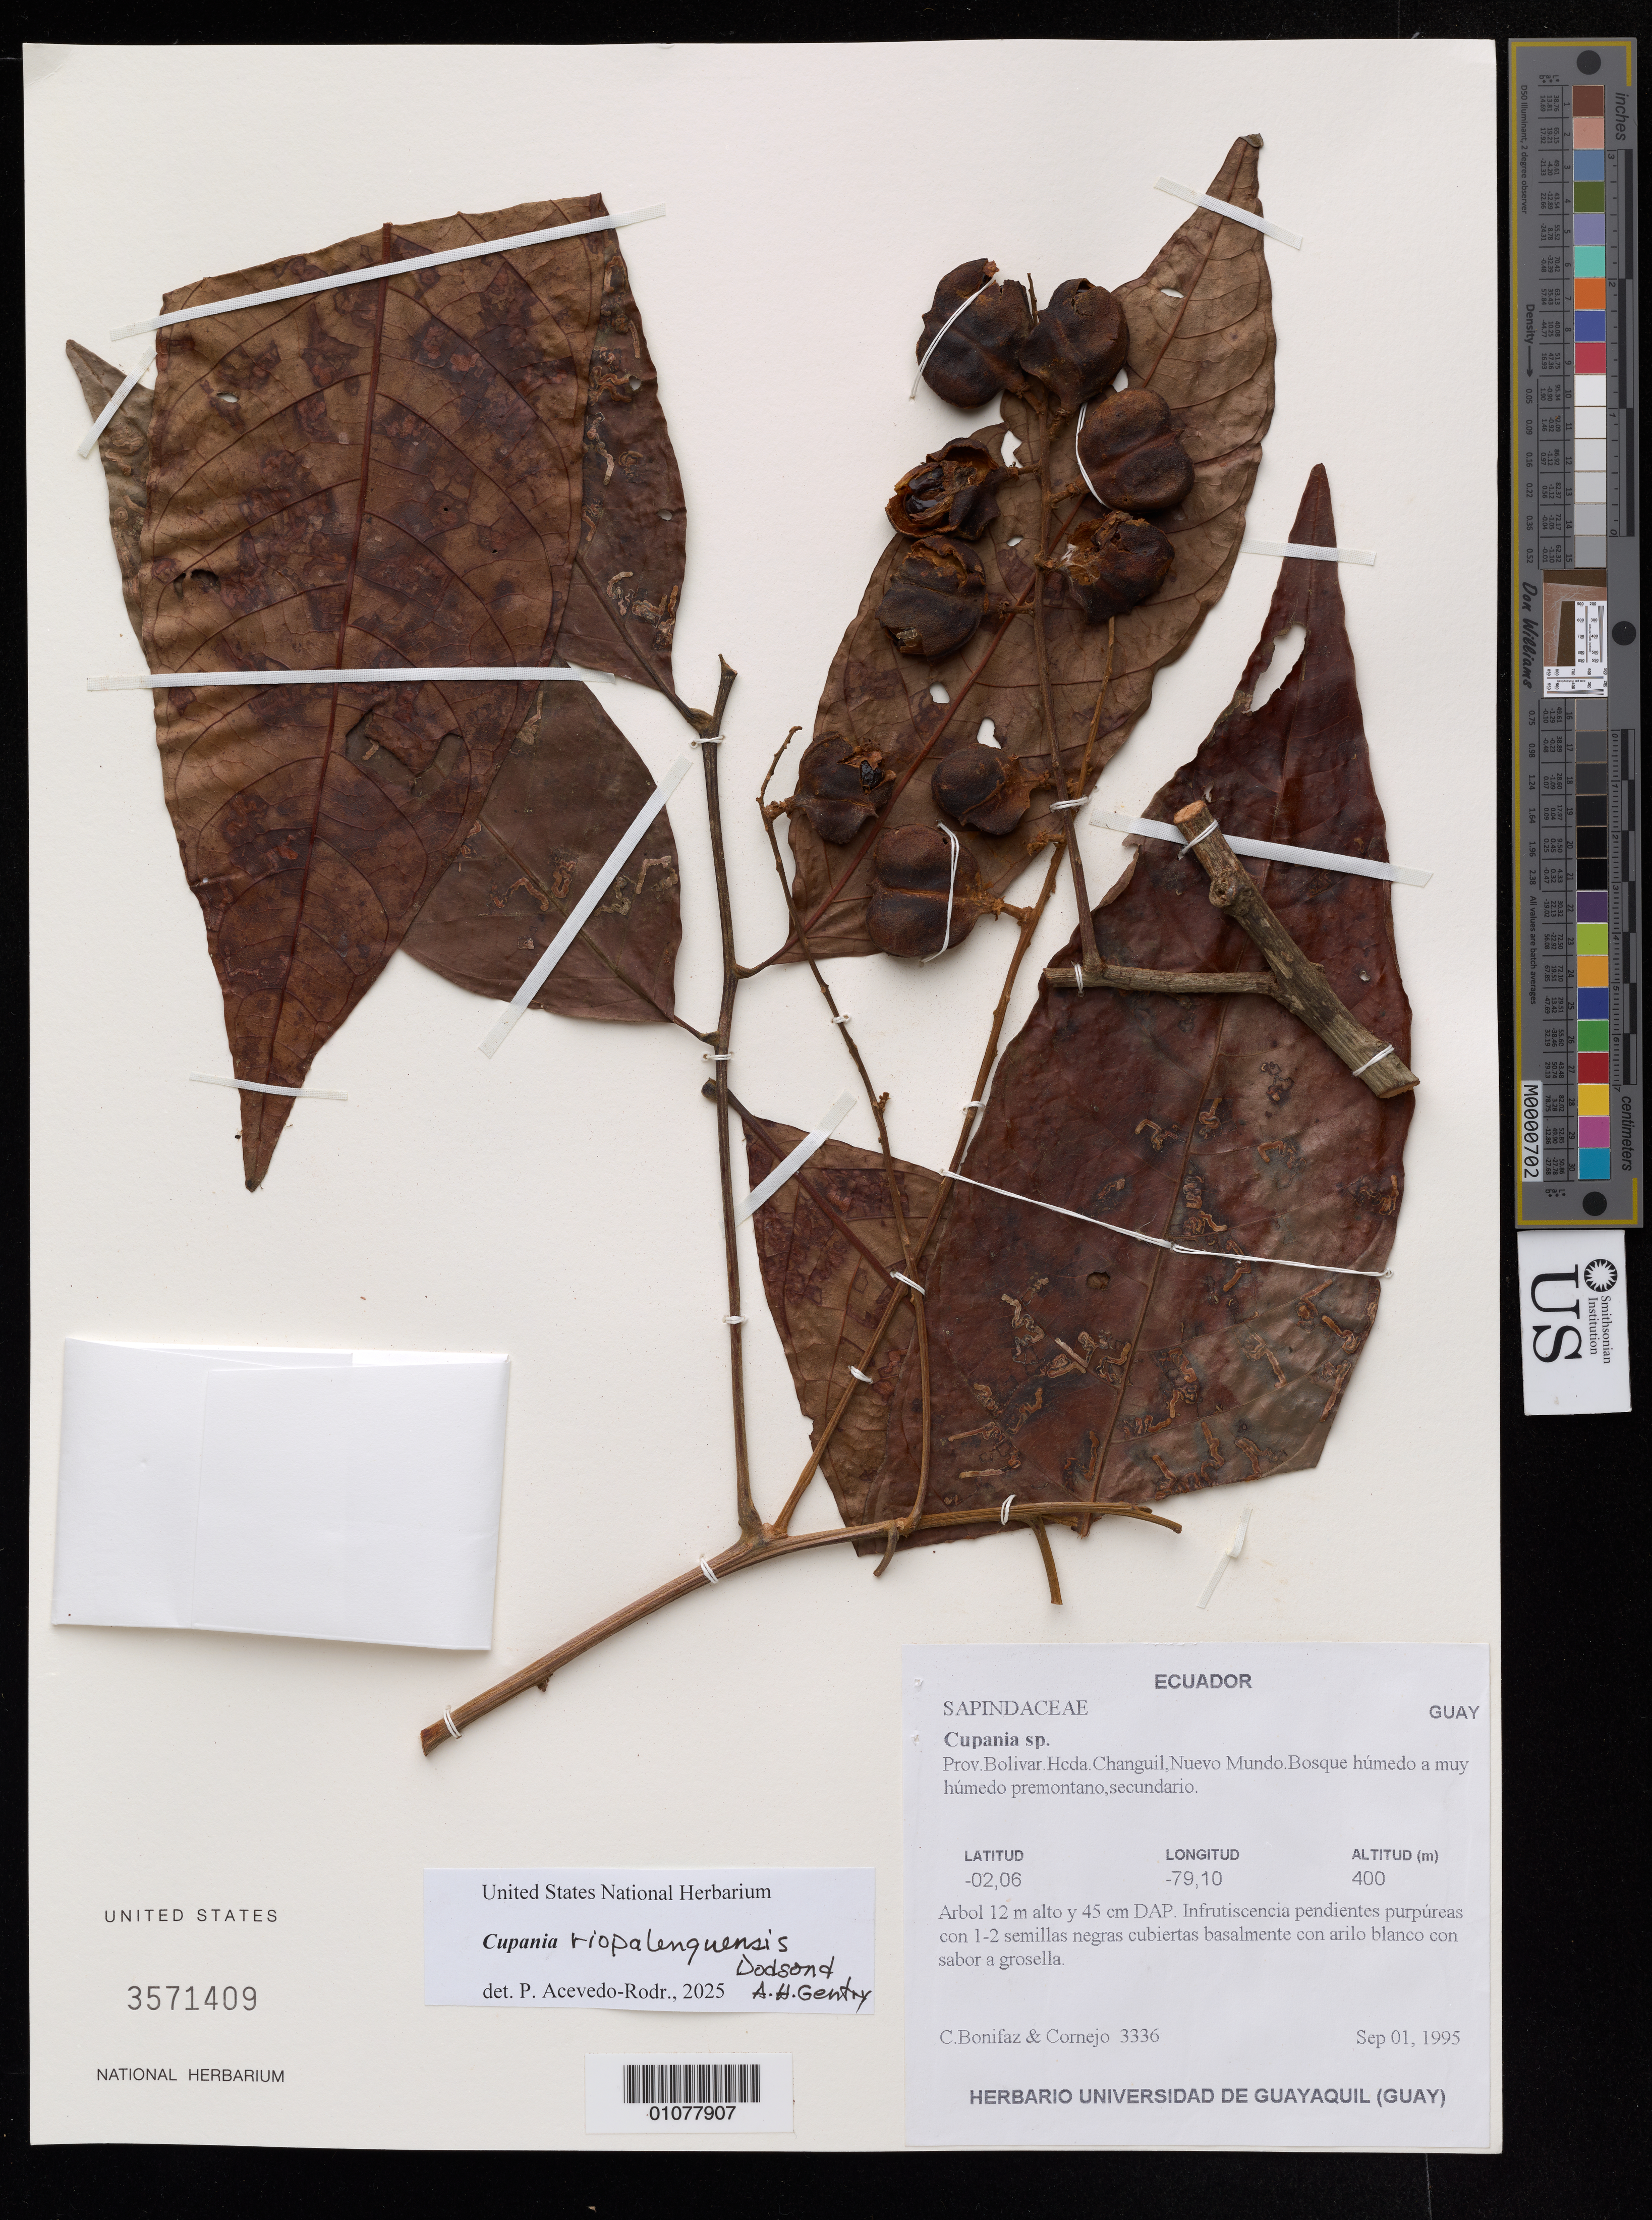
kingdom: Plantae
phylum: Tracheophyta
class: Magnoliopsida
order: Sapindales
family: Sapindaceae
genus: Cupania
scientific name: Cupania riopalenquensis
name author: Dodson & A.H. Gentry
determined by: Acevedo-Rodriguez, P., (US), Smithsonian Institution - National Museum of Natural History (UNITED STATES)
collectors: C. Bonifaz & X. F. Cornejo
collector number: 3336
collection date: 1995-09-01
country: Ecuador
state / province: Bolívar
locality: Heda. Changuil, nuevo Mundo.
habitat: Bosque húmedo a muy húmedo premontano, secundario.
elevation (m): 400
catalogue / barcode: US 3571409